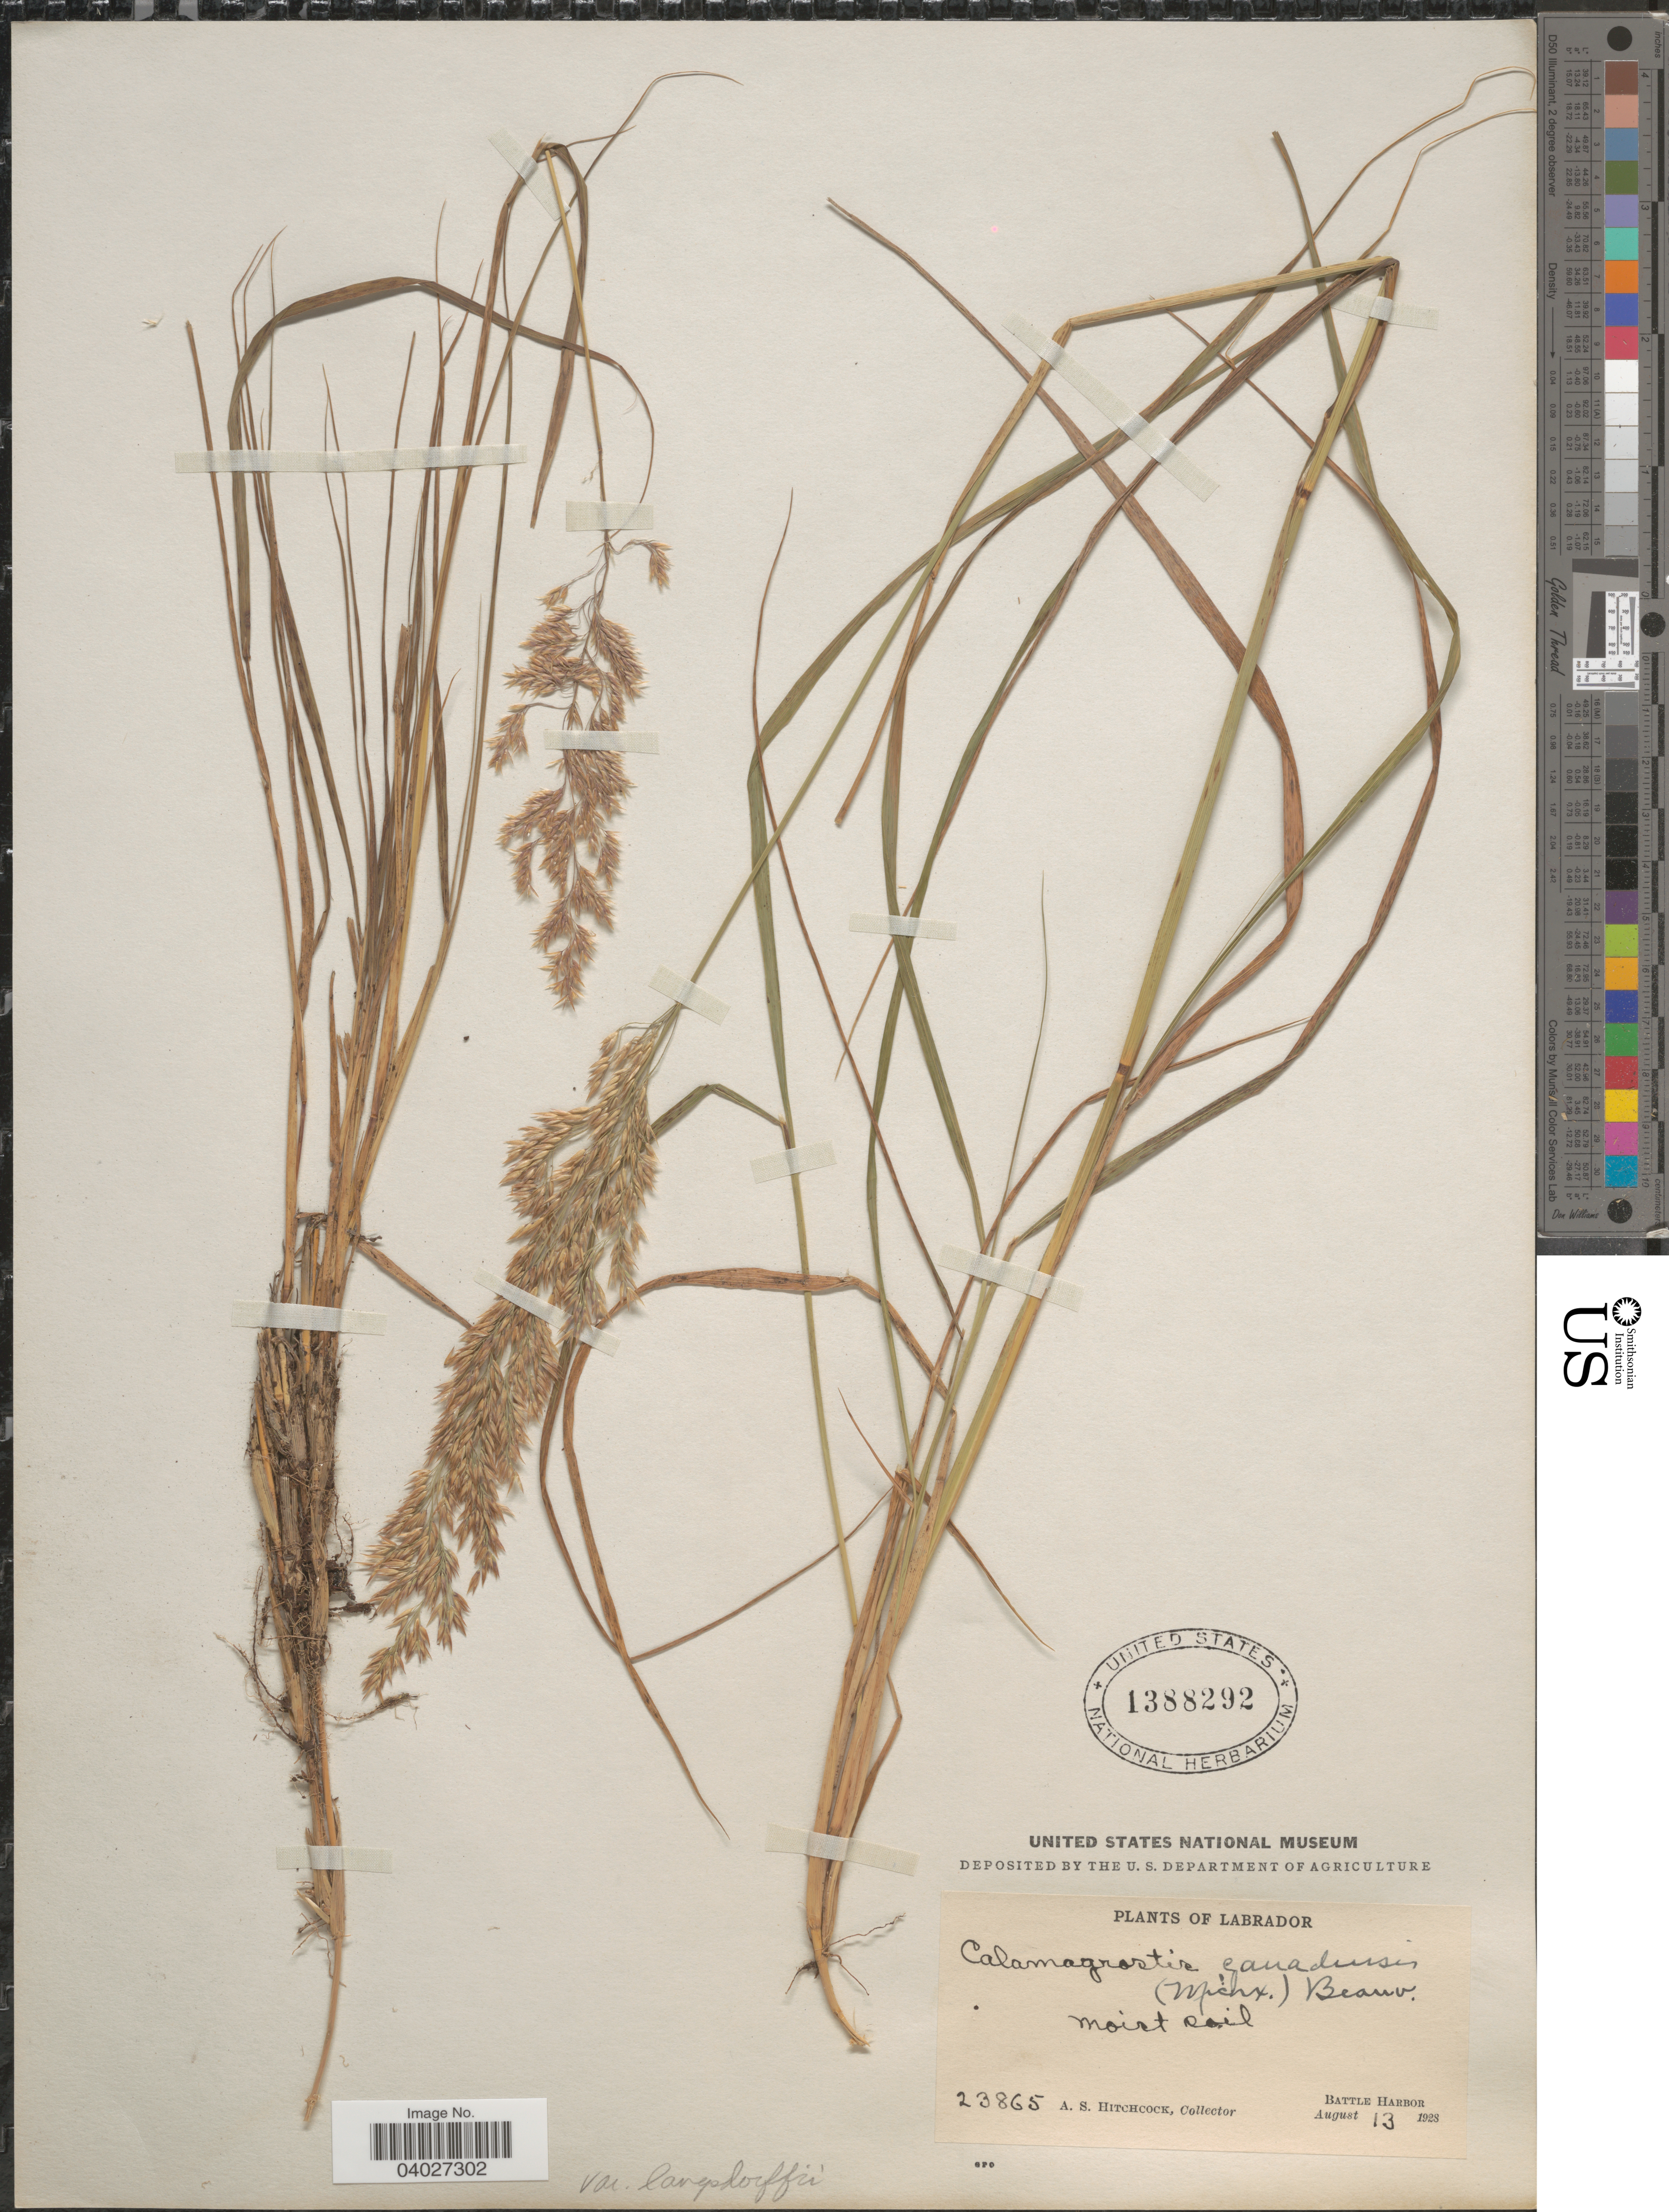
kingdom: Plantae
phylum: Tracheophyta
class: Liliopsida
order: Poales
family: Poaceae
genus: Calamagrostis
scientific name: Calamagrostis canadensis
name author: (Michx.) P. Beauv.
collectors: A. S. Hitchcock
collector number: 23865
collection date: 1928-08-13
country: Canada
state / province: Newfoundland and Labrador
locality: Labrador. Battle Harbor.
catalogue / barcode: US 1388292